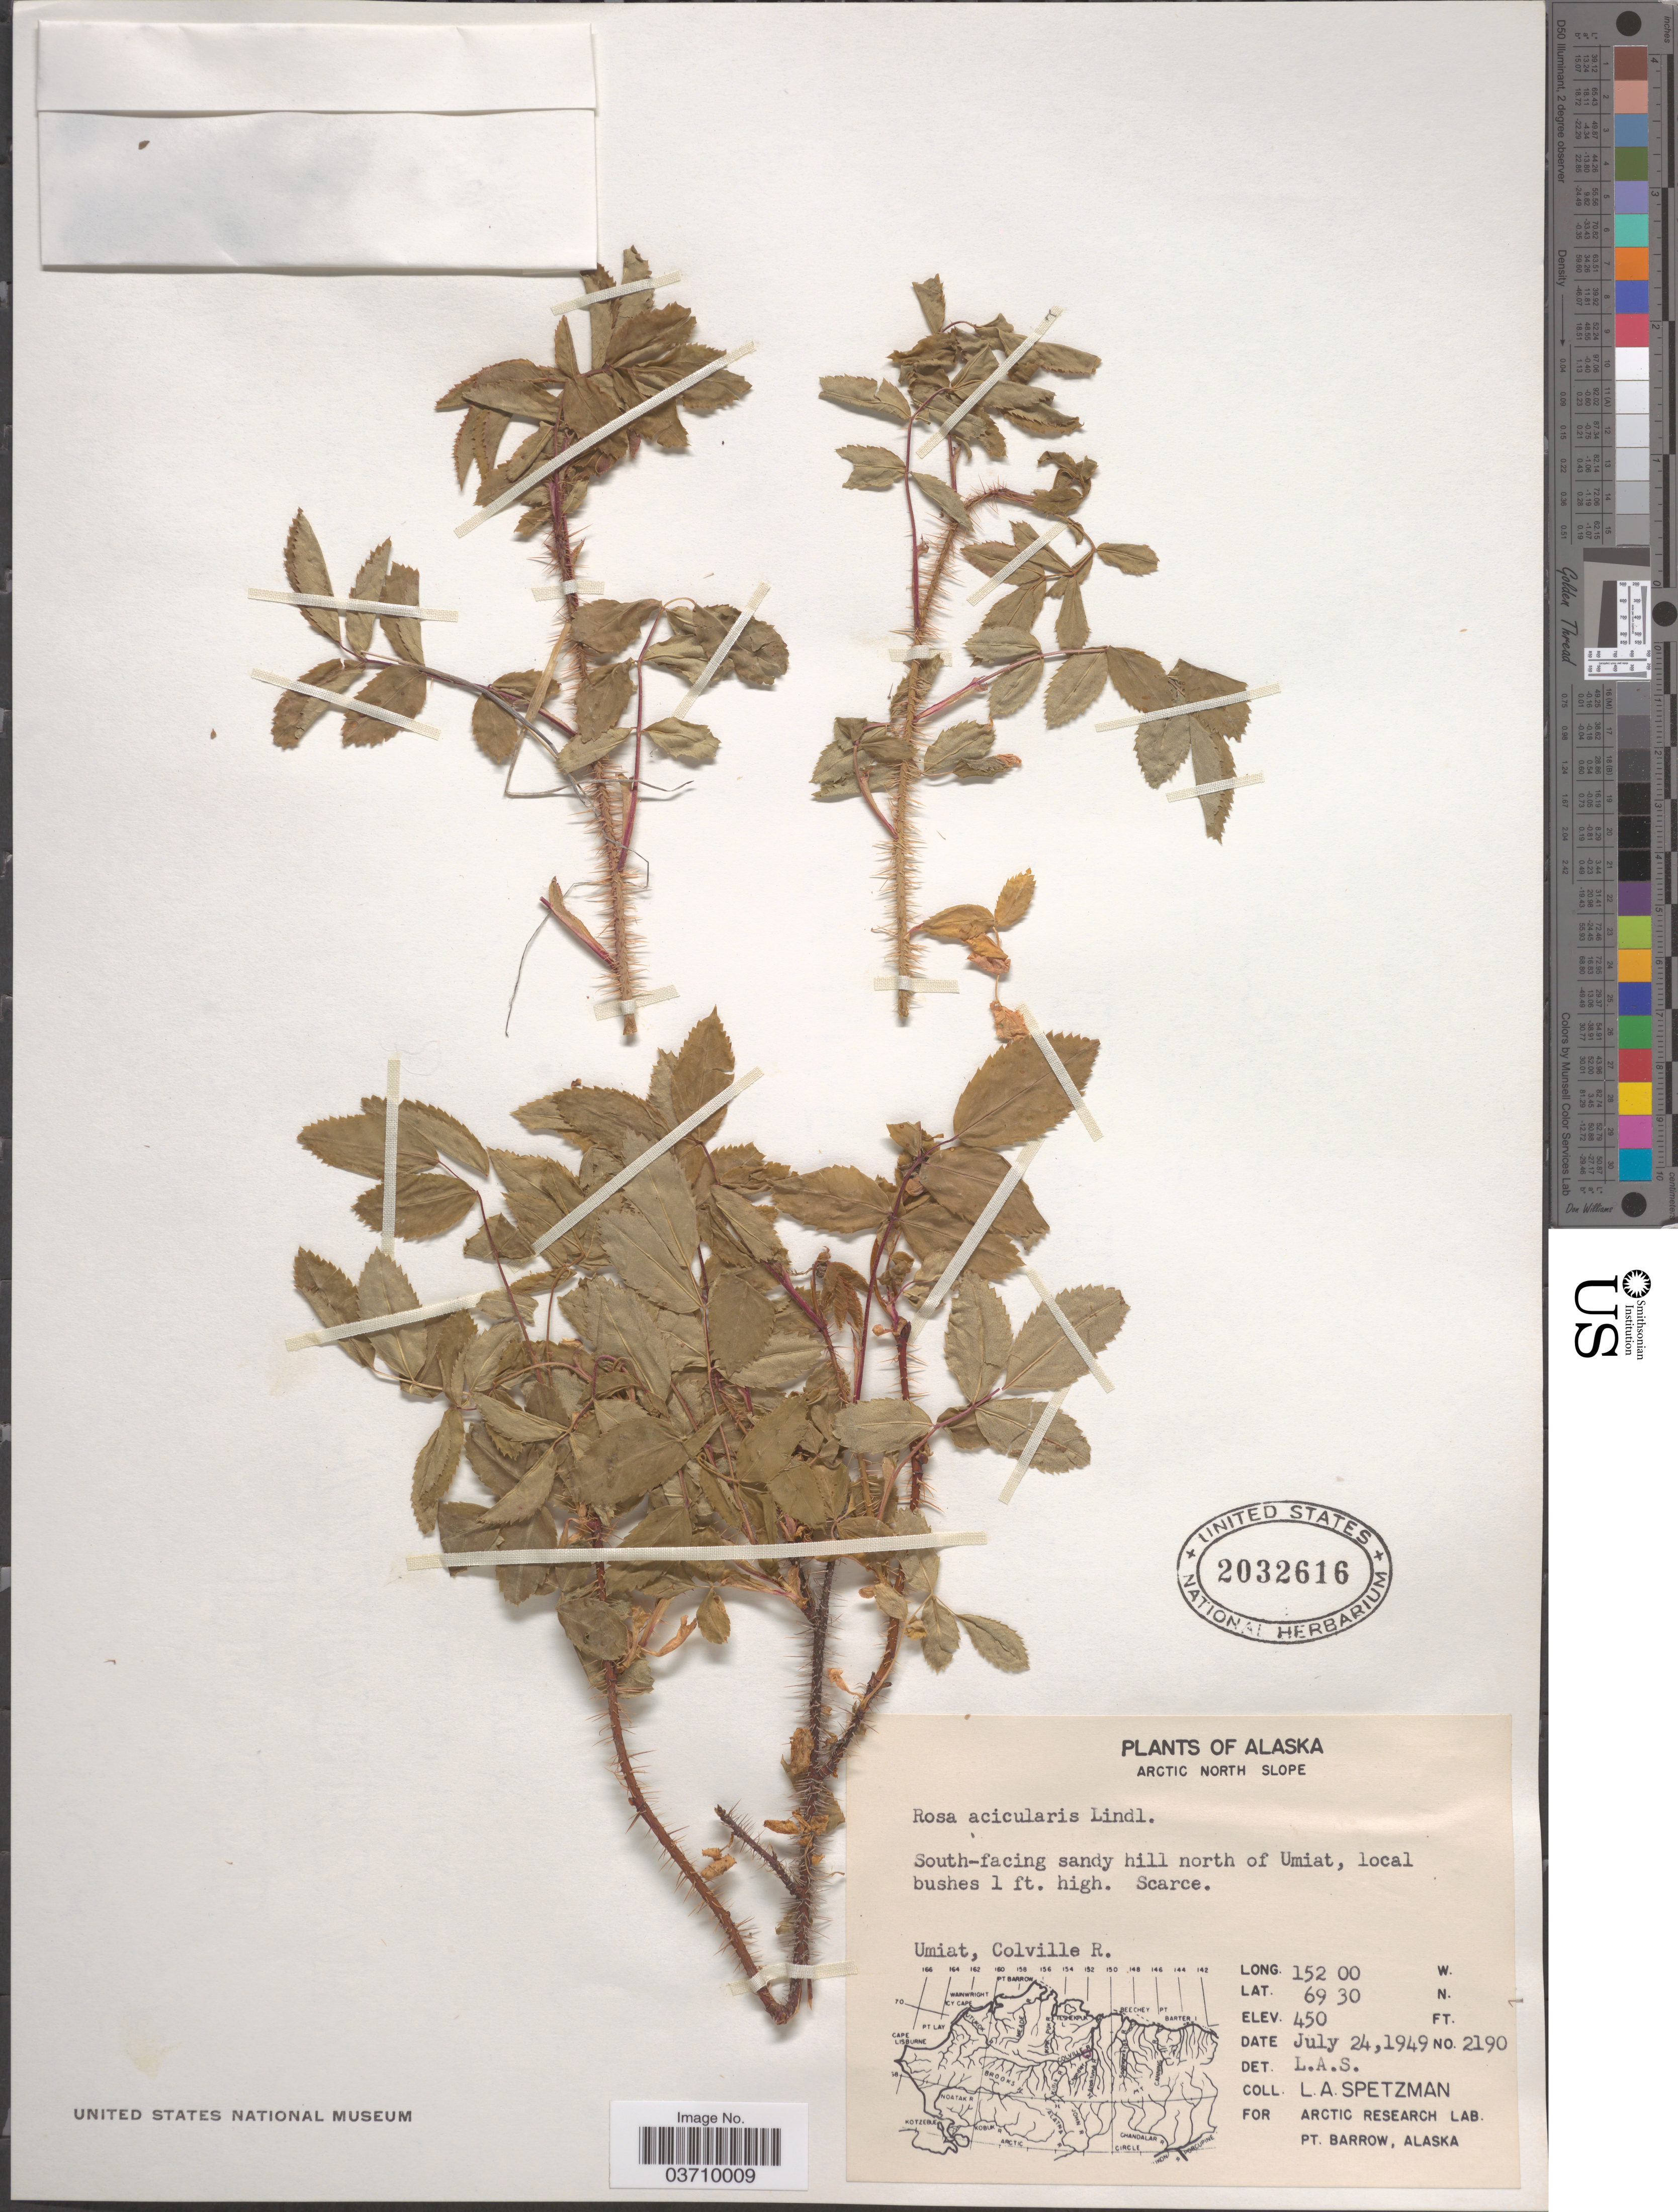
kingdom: Plantae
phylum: Tracheophyta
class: Magnoliopsida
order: Rosales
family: Rosaceae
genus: Rosa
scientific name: Rosa acicularis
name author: Lindl.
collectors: L. Spetzman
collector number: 2190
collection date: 1949-07-24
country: United States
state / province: Alaska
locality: Arctic North Slope. Umiat, Colville R.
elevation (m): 137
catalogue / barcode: US 2032616